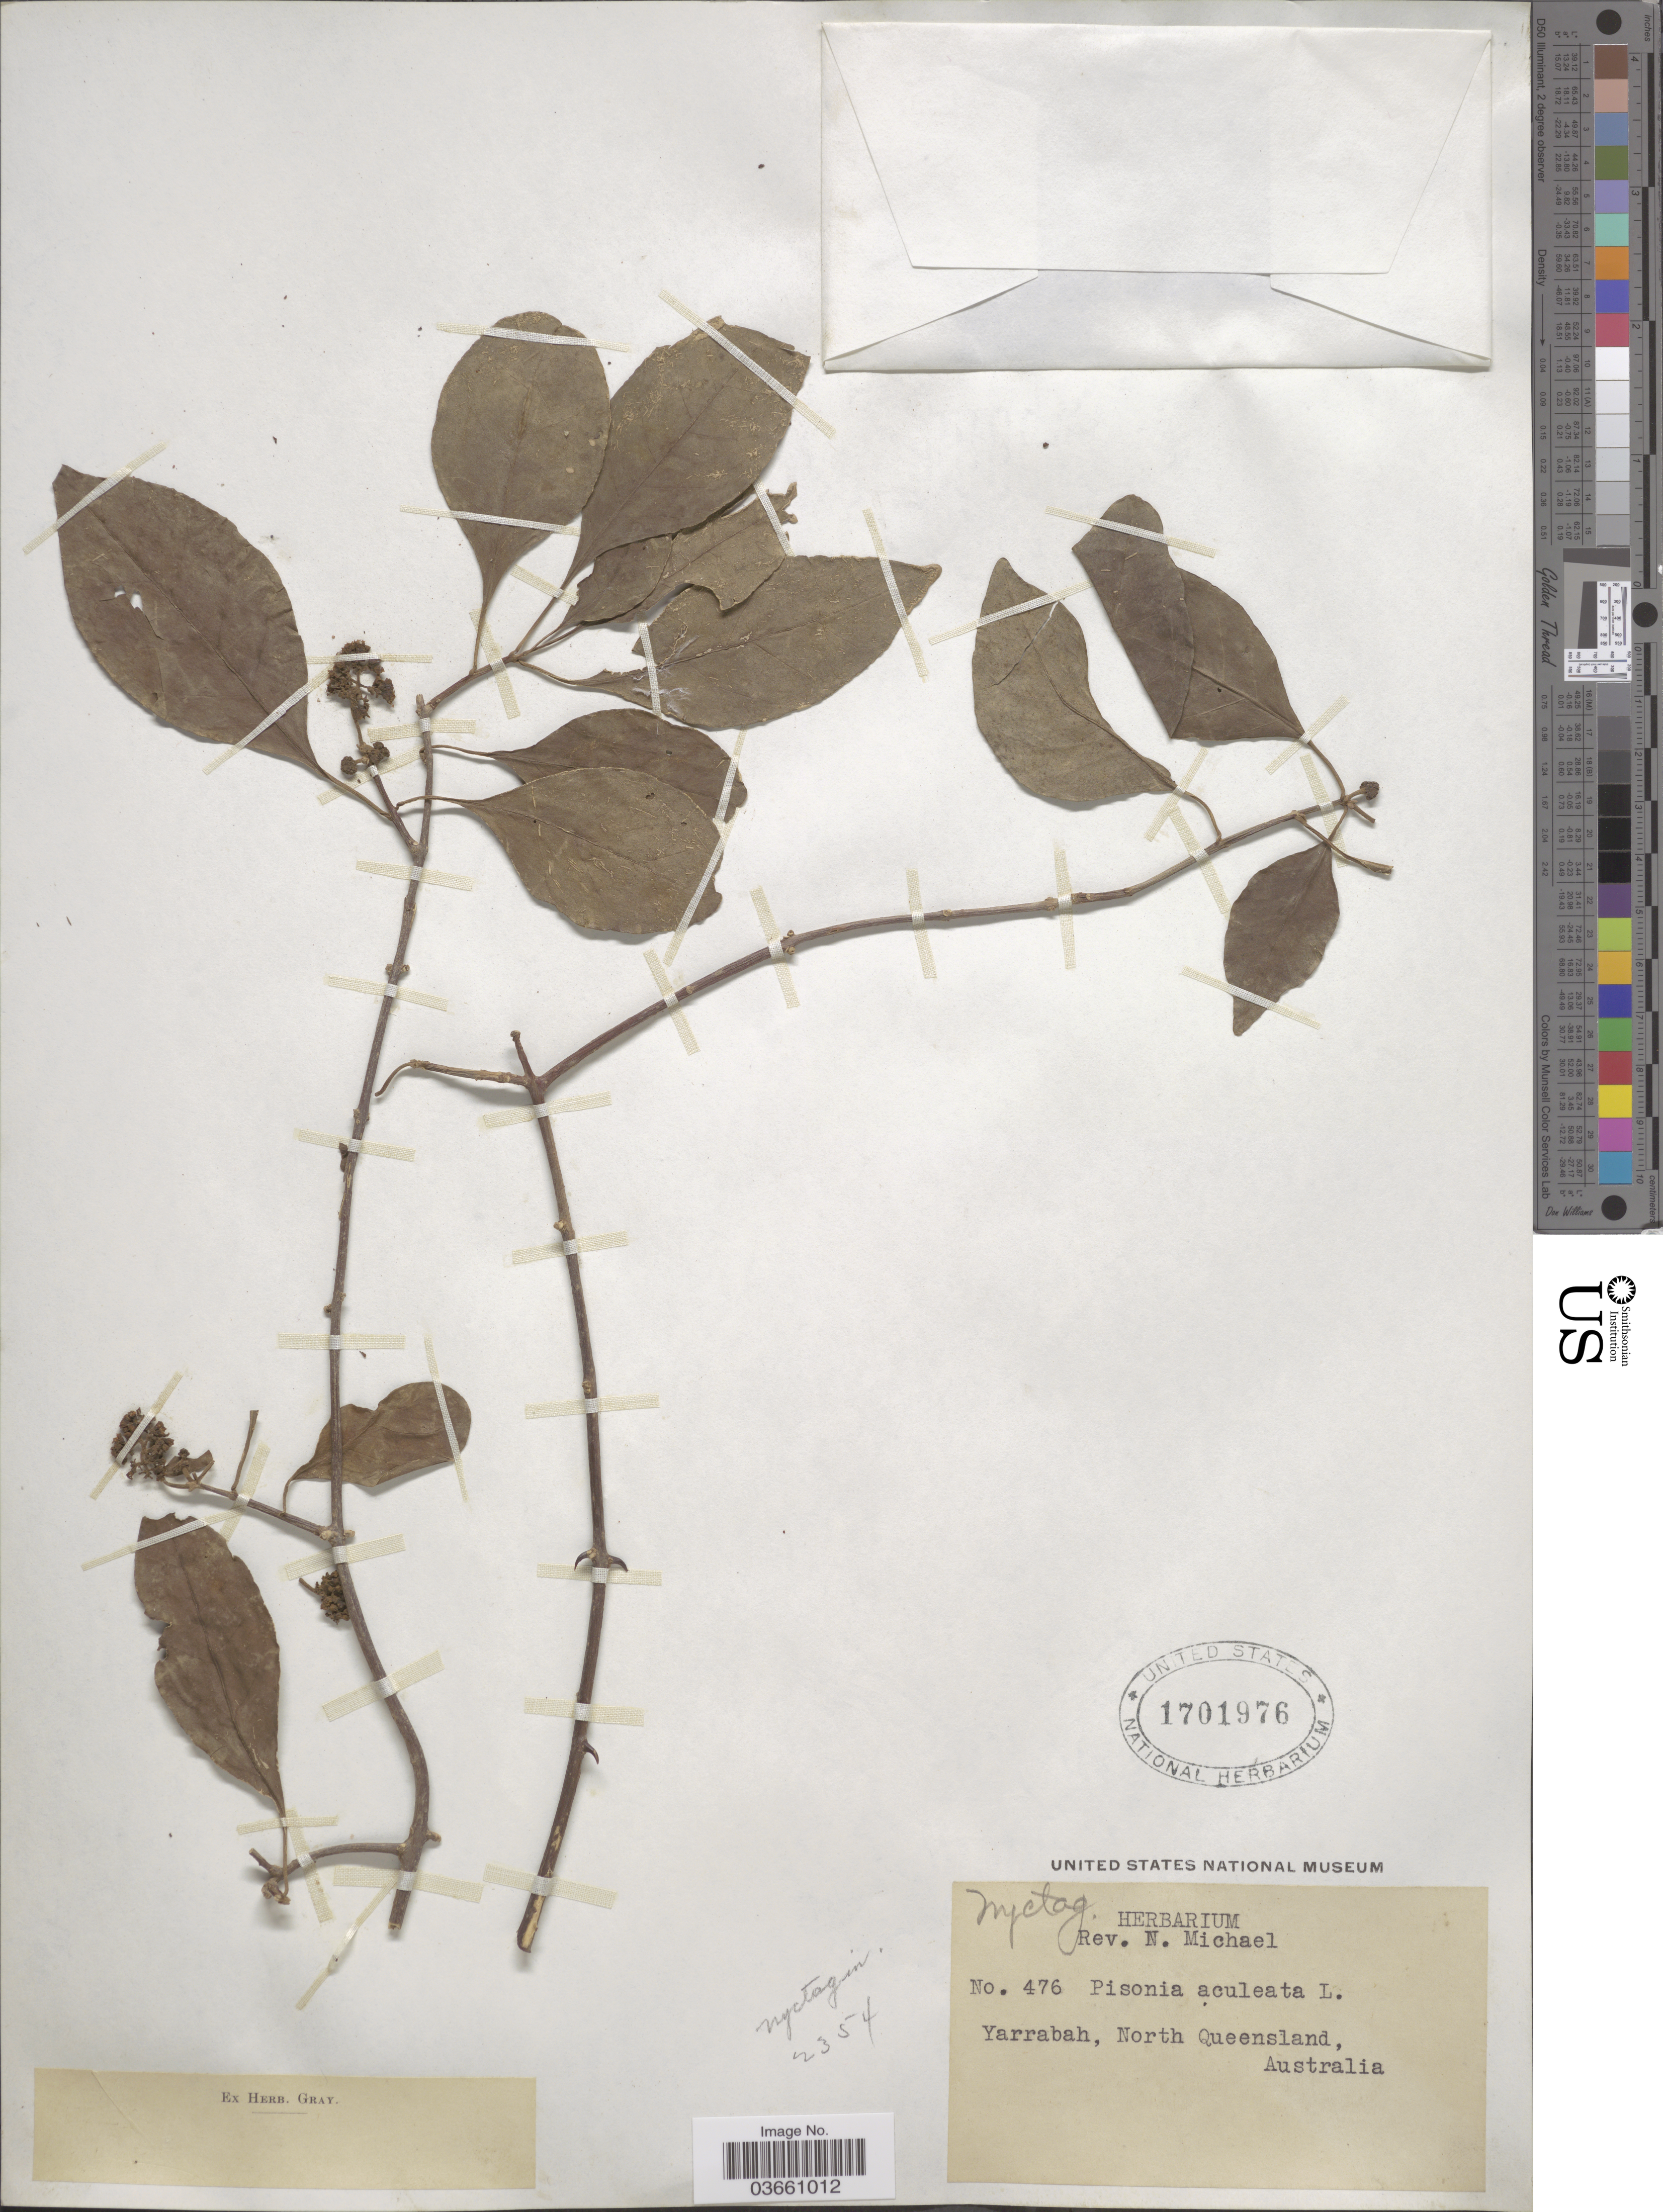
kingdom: Plantae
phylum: Tracheophyta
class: Magnoliopsida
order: Caryophyllales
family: Nyctaginaceae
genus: Pisonia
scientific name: Pisonia aculeata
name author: L.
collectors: N. Michael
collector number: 476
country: Australia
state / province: Queensland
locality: Yarrabah, North Queensland.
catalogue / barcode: US 1701976